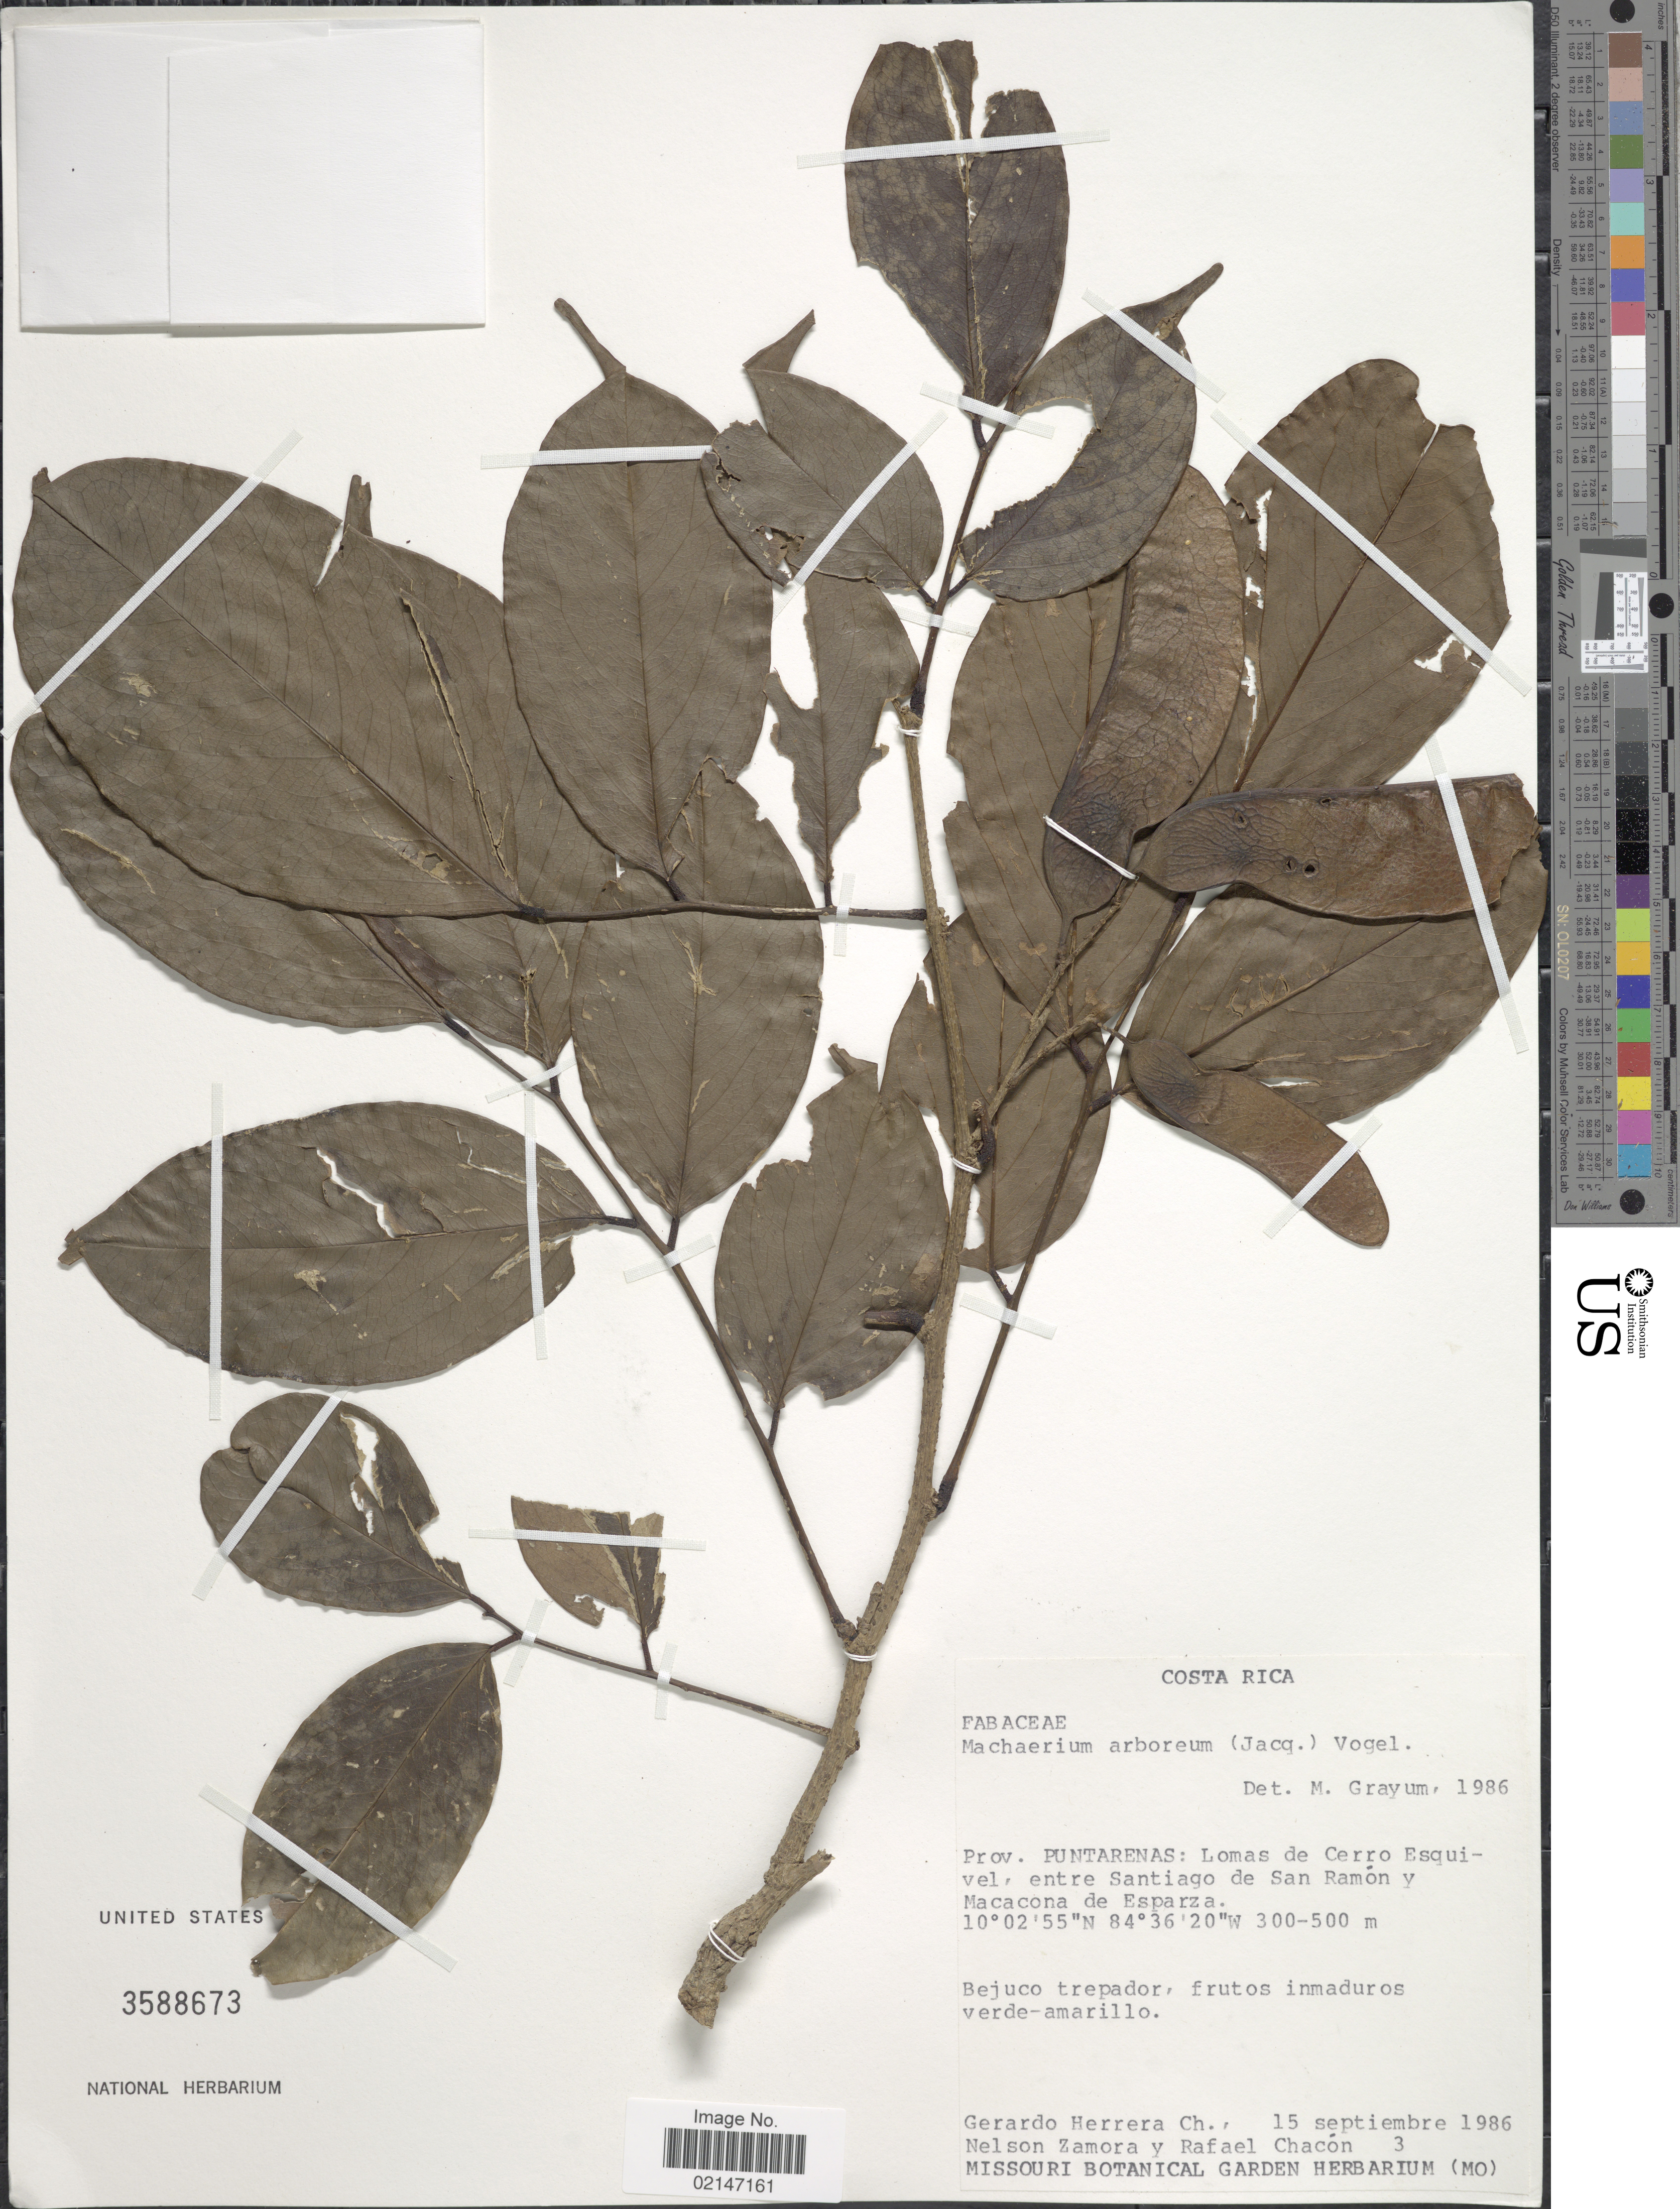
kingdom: Plantae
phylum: Tracheophyta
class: Magnoliopsida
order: Fabales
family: Fabaceae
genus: Machaerium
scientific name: Machaerium arboreum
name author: (Jacq.) Benth.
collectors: G. Herrera Ch., N. Zamora & R. Chacón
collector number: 3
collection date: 1986-09-15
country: Costa Rica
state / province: Puntarenas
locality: Lomas de Cerro Esquivel, entre Santiago de San Ramón y Macacona de Esparza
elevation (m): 300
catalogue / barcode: US 3588673